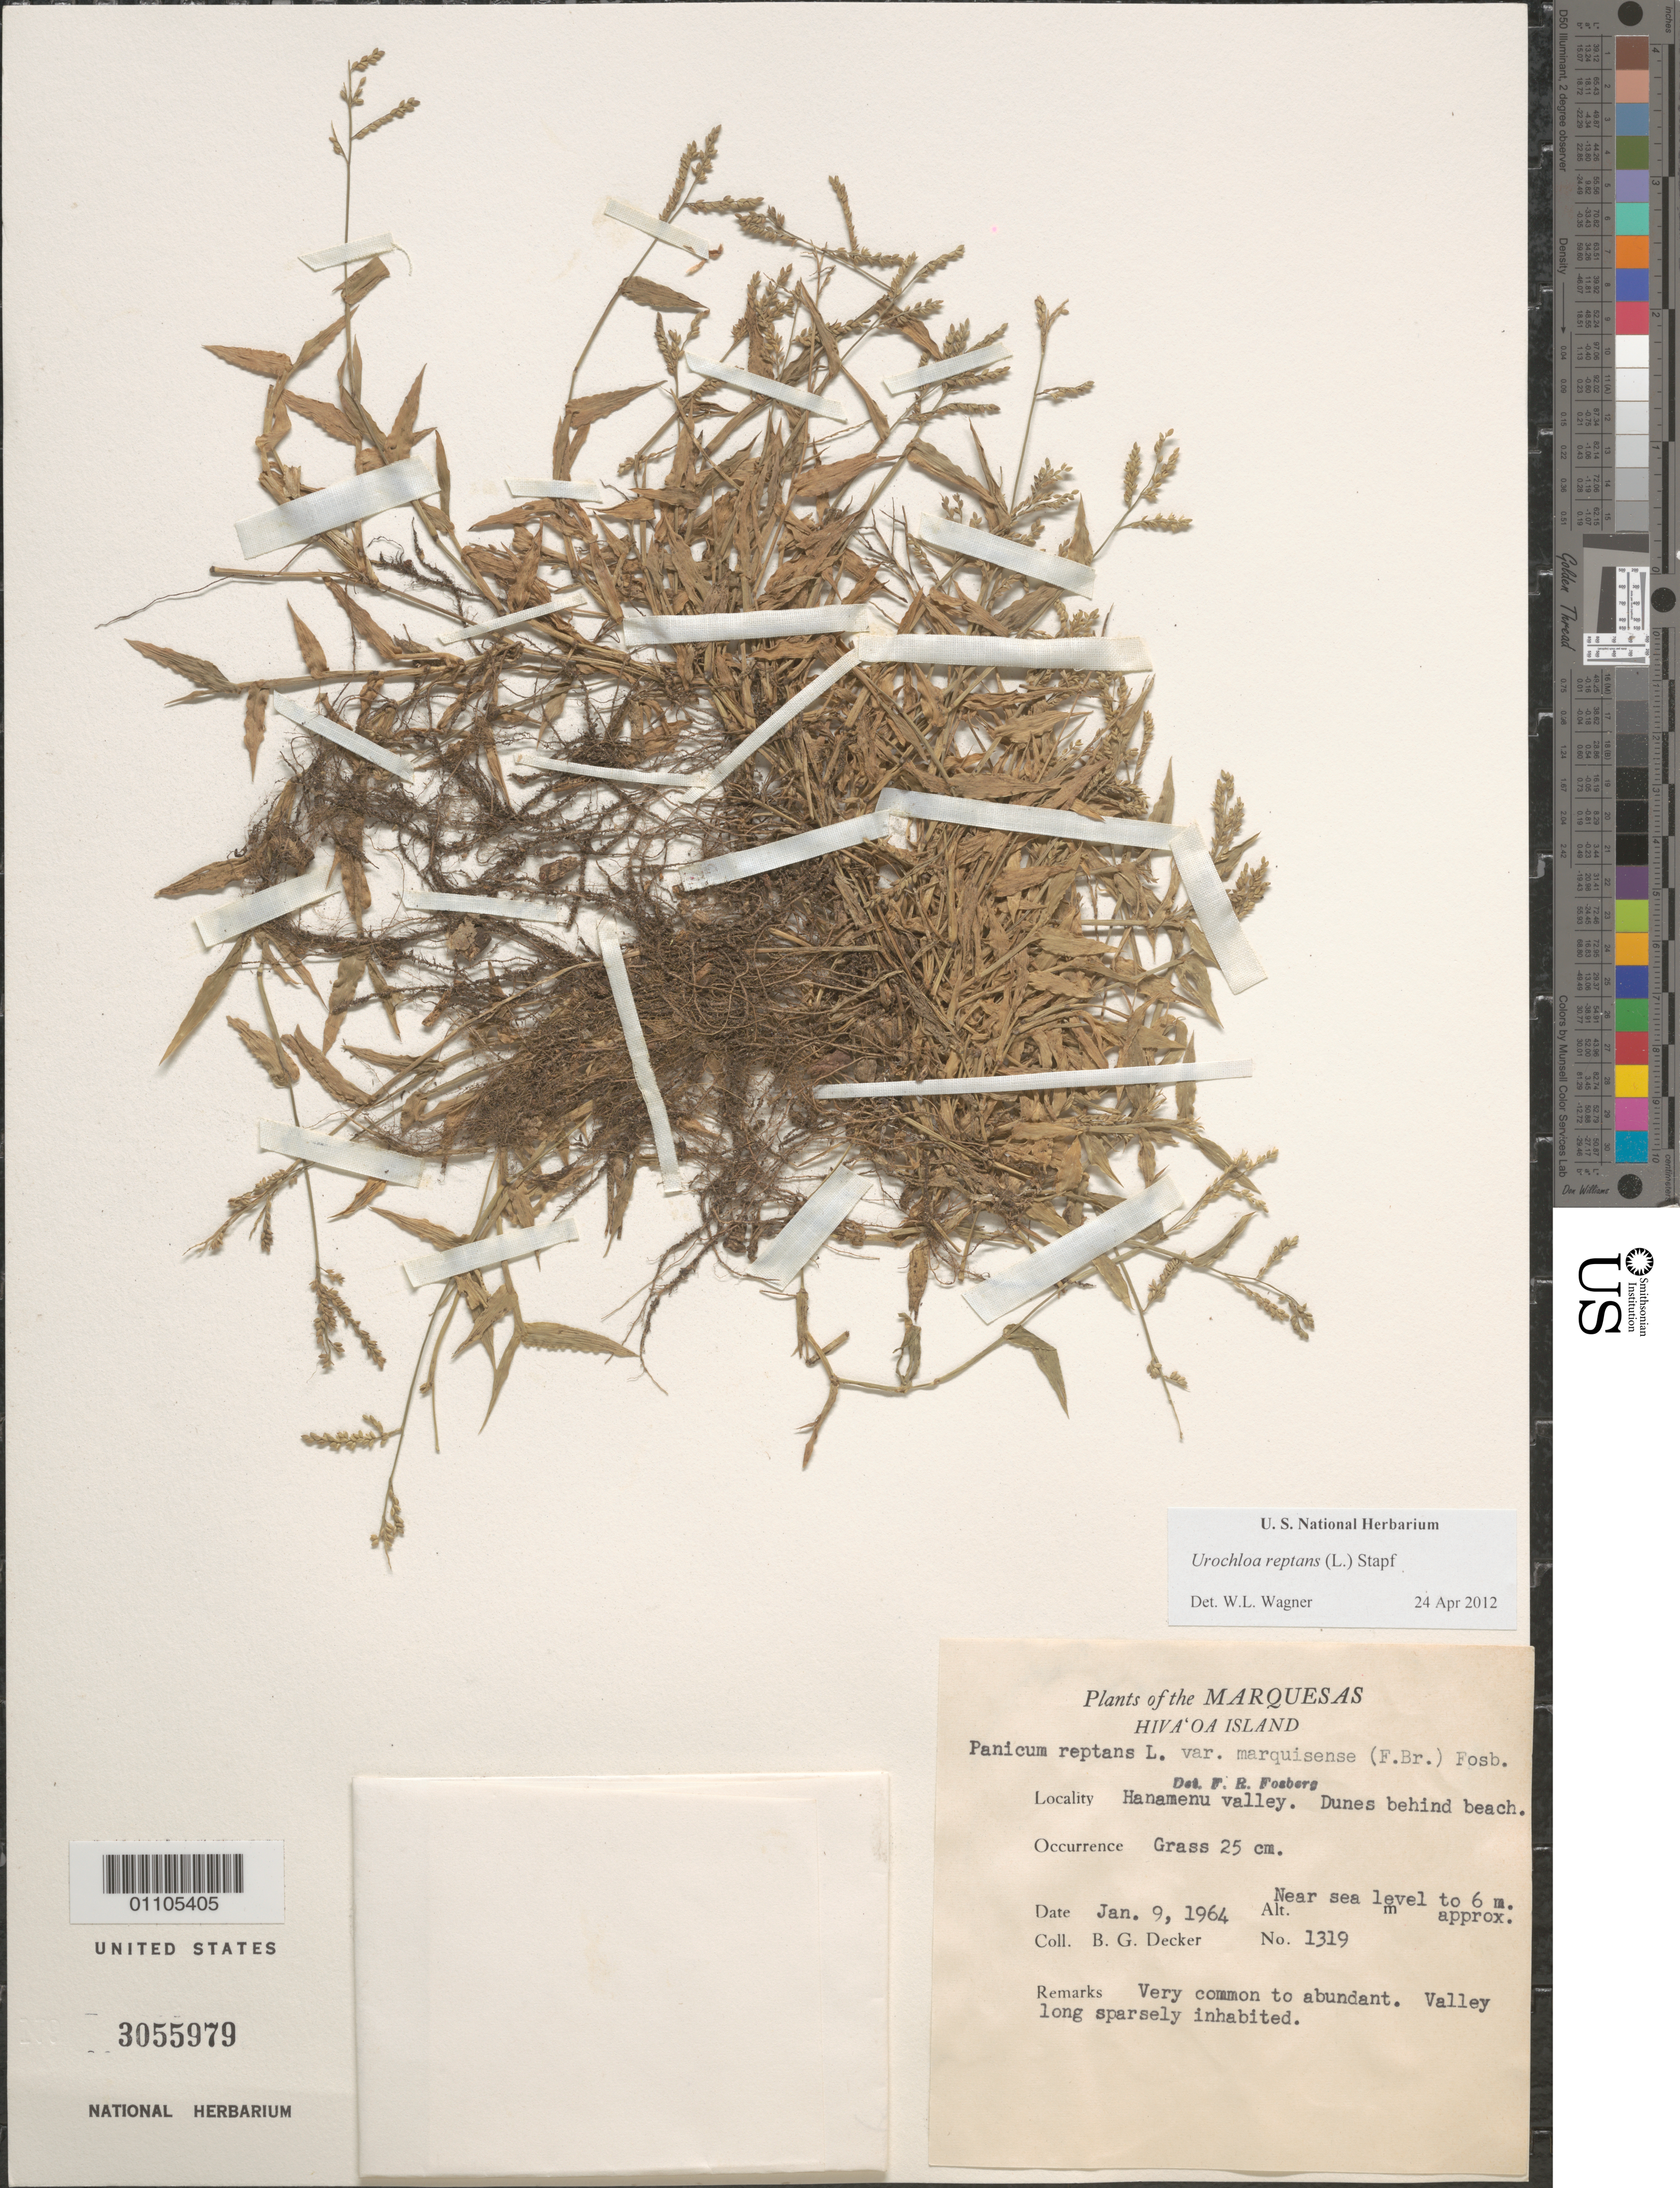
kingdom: Plantae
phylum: Tracheophyta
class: Liliopsida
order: Poales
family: Poaceae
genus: Urochloa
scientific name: Urochloa reptans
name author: (L.) Stapf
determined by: Wagner, W. L., (BOT), Smithsonian Institution - National Museum of Natural History (UNITED STATES)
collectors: B. G. Decker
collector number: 1319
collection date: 1964-01-09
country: French Polynesia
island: Hiva Oa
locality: Hanamenu Valley, dunes behind beach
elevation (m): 0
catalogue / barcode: US 3055979